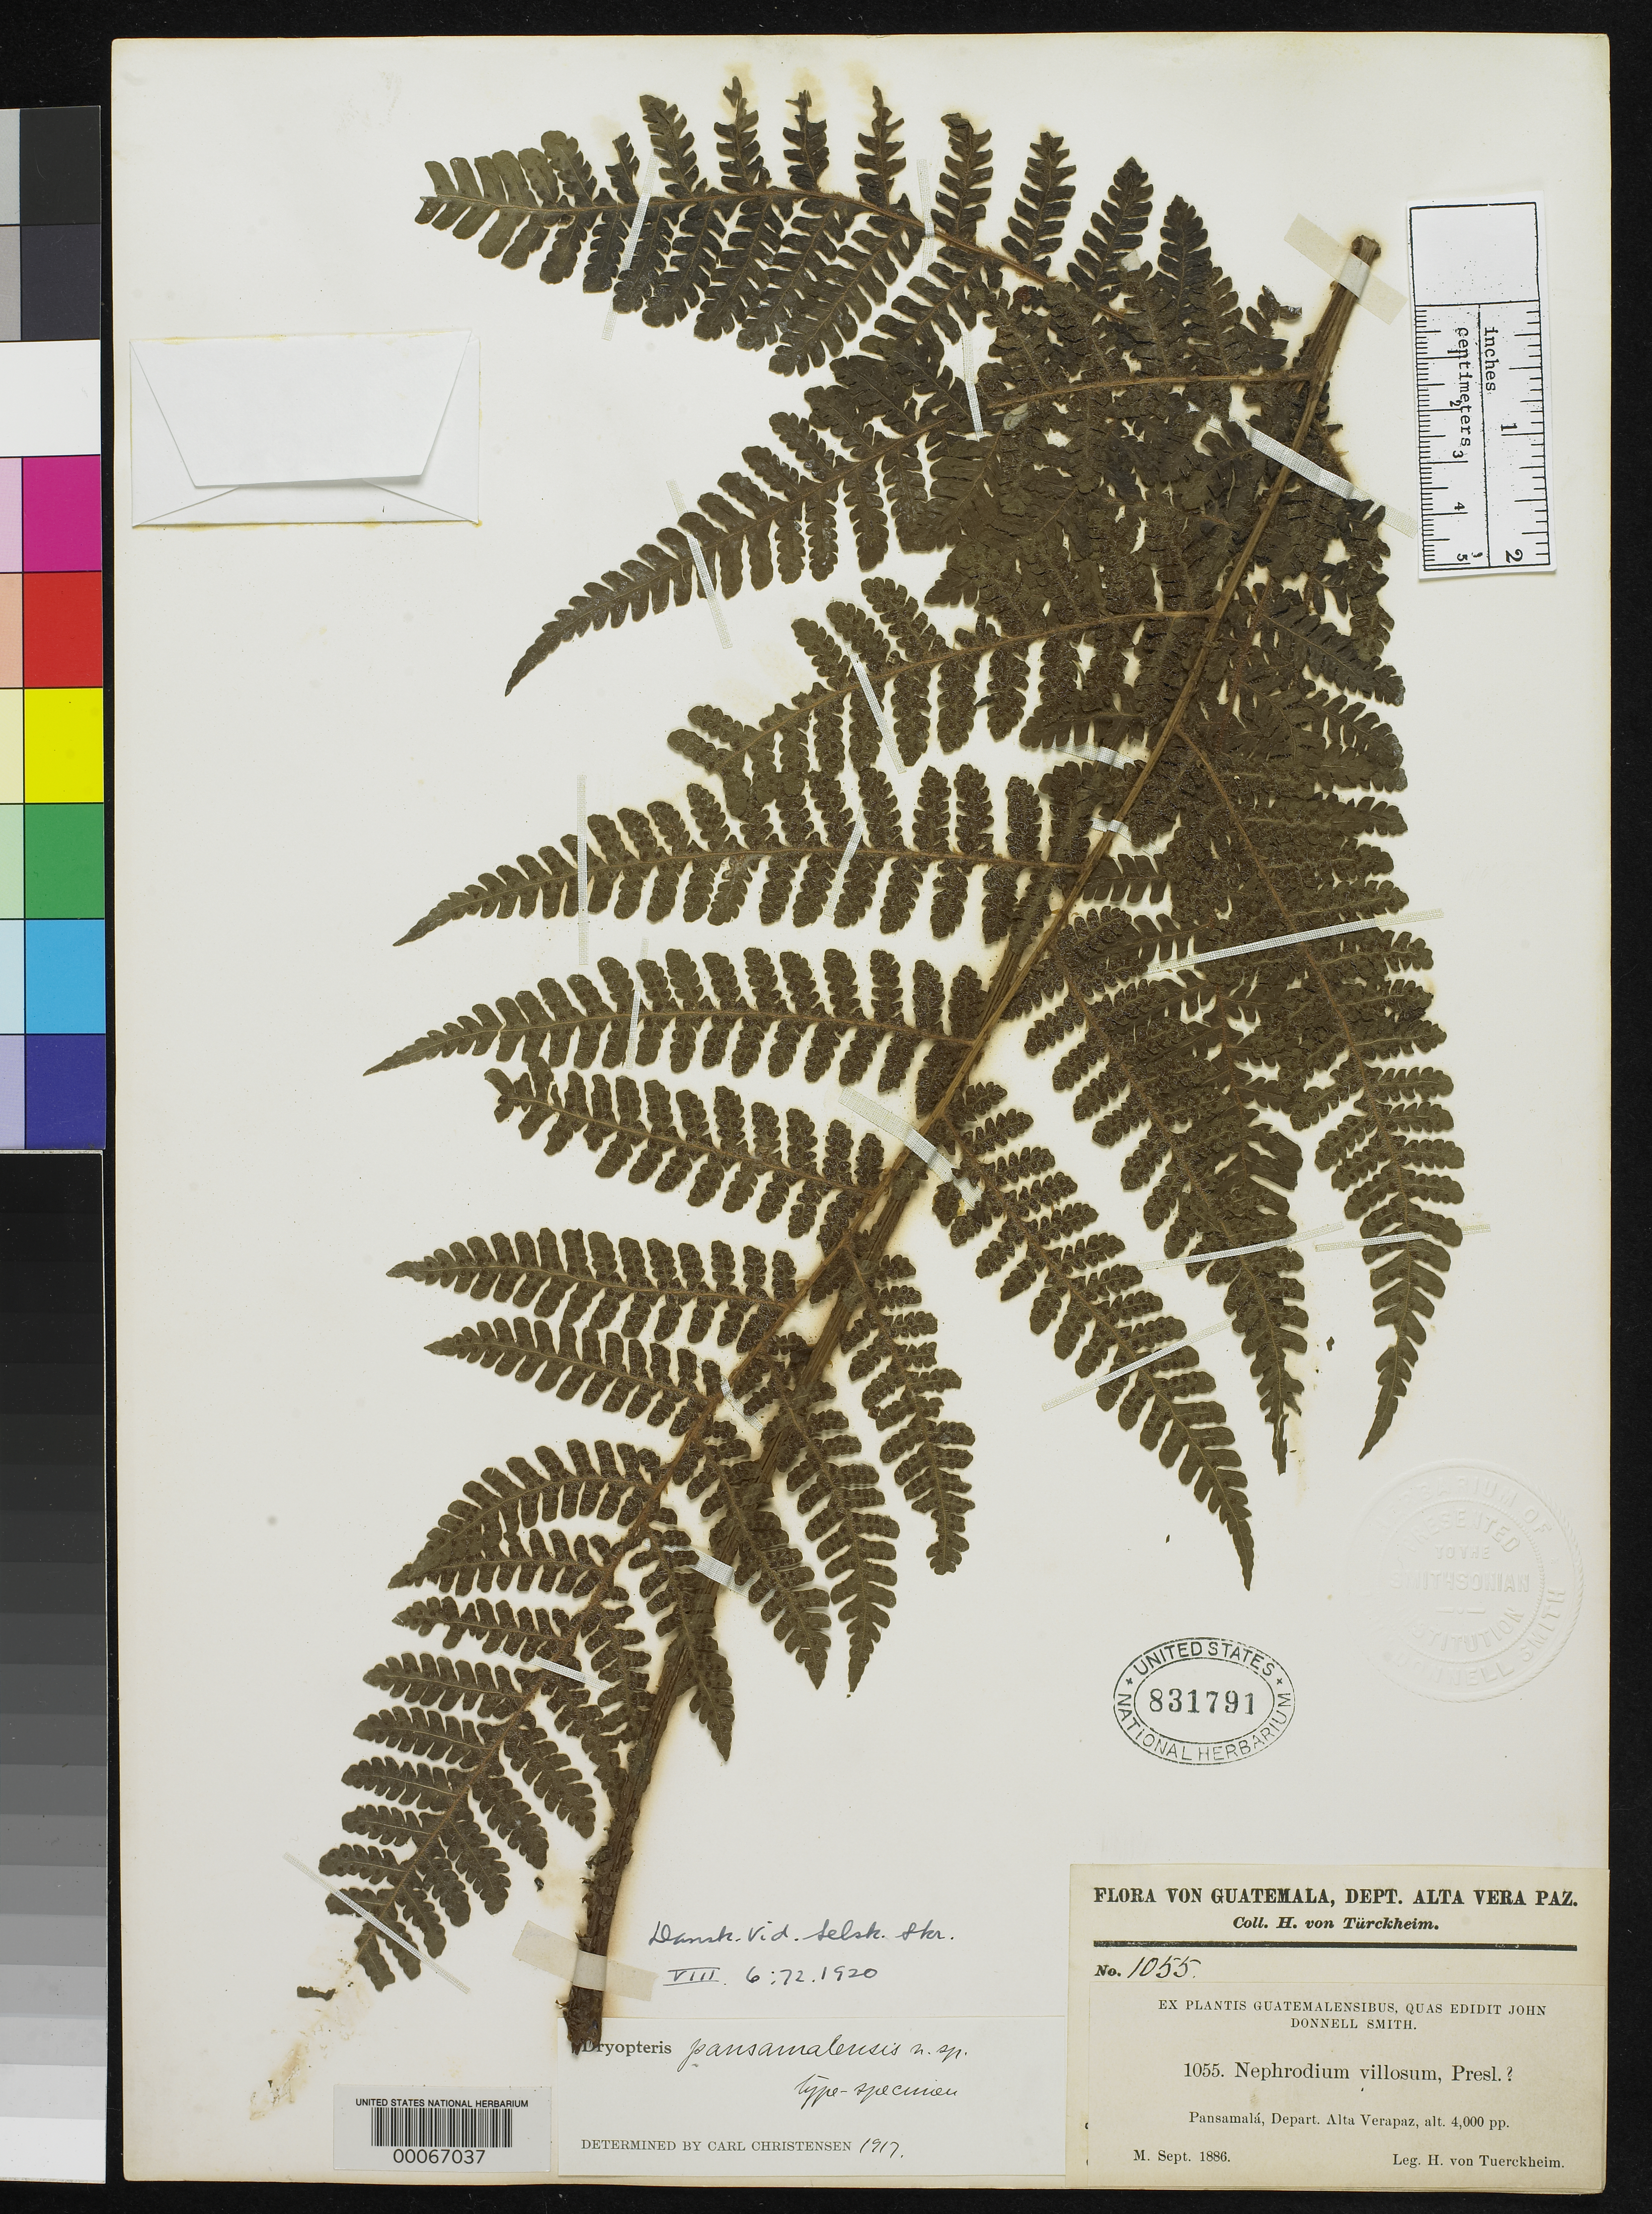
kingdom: Plantae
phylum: Tracheophyta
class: Polypodiopsida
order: Polypodiales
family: Dryopteridaceae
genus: Dryopteris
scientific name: Dryopteris pansamalensis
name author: C. Chr.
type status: Holotype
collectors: H. von Türckheim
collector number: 1055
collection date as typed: Sep 1886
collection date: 1886-09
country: Guatemala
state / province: Alta Verapaz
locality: Pansamalá.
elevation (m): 1219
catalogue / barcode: US 831791